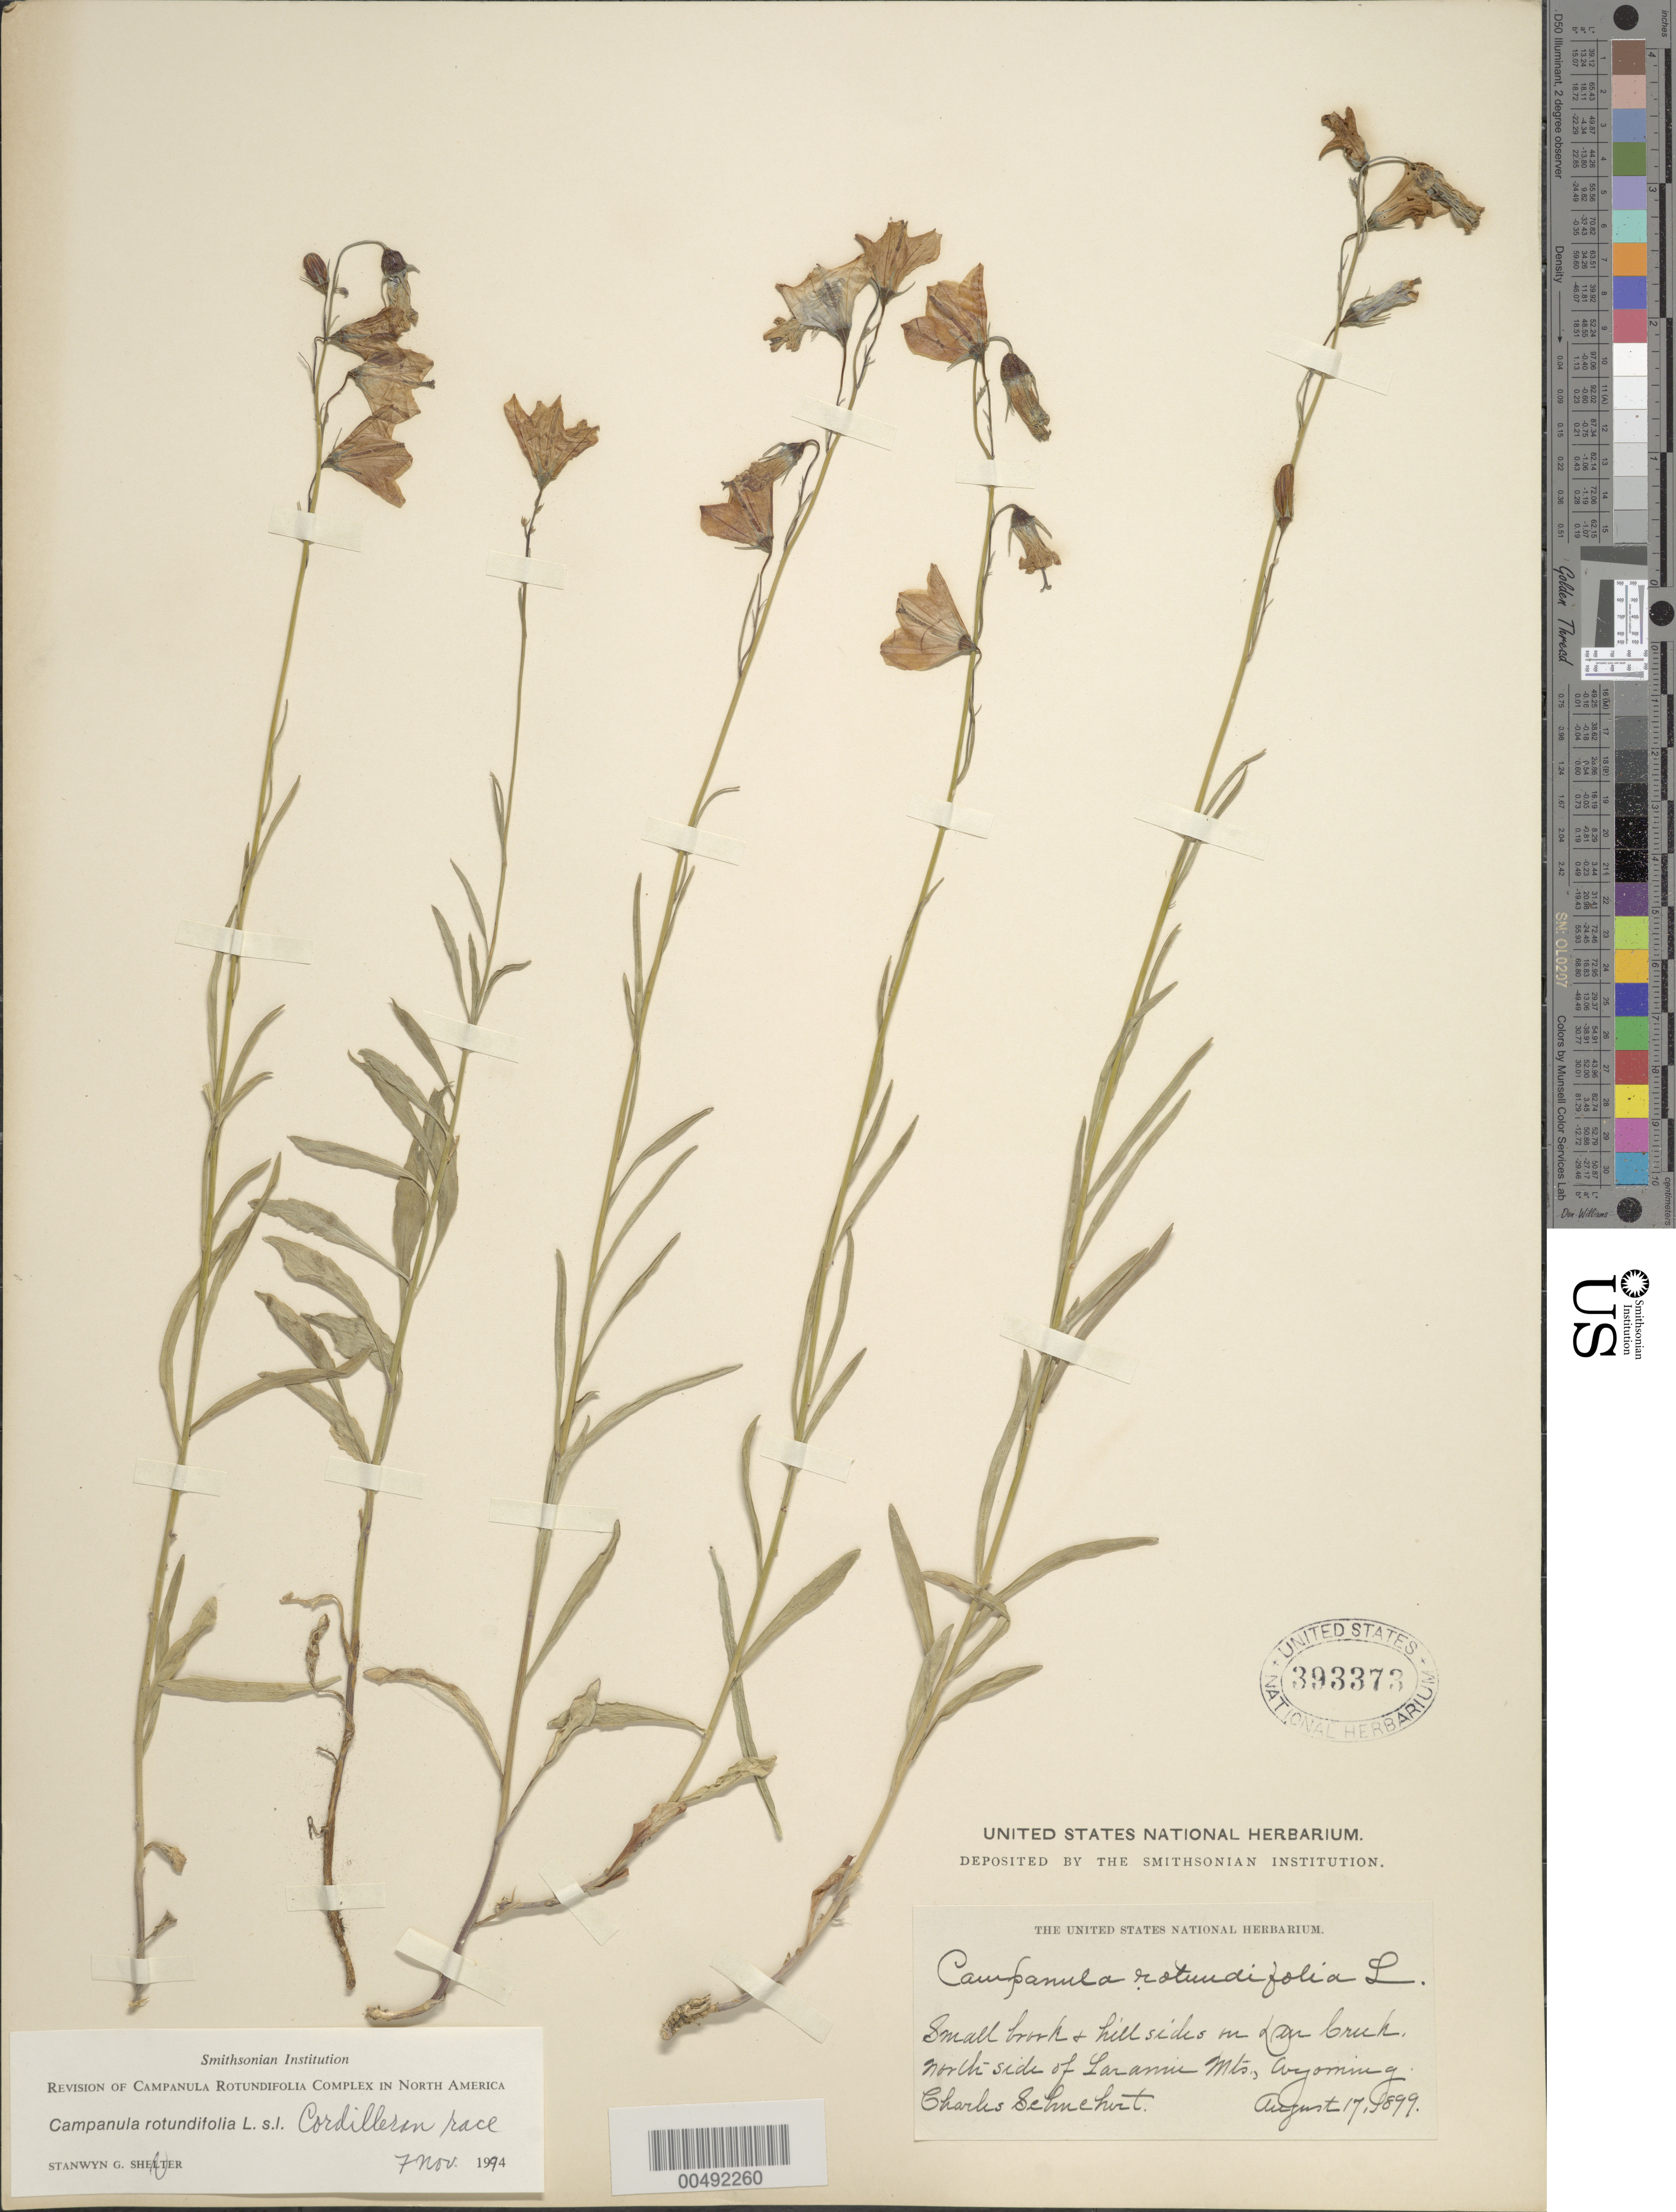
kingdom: Plantae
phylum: Tracheophyta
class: Magnoliopsida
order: Asterales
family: Campanulaceae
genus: Campanula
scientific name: Campanula rotundifolia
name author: L.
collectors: C. Schuchert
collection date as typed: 17 Aug 1899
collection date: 1899-08-17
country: United States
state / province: Wyoming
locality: north side of Laramie Mts., Deer Creek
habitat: small brook and hillsides on creek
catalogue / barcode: US 393373